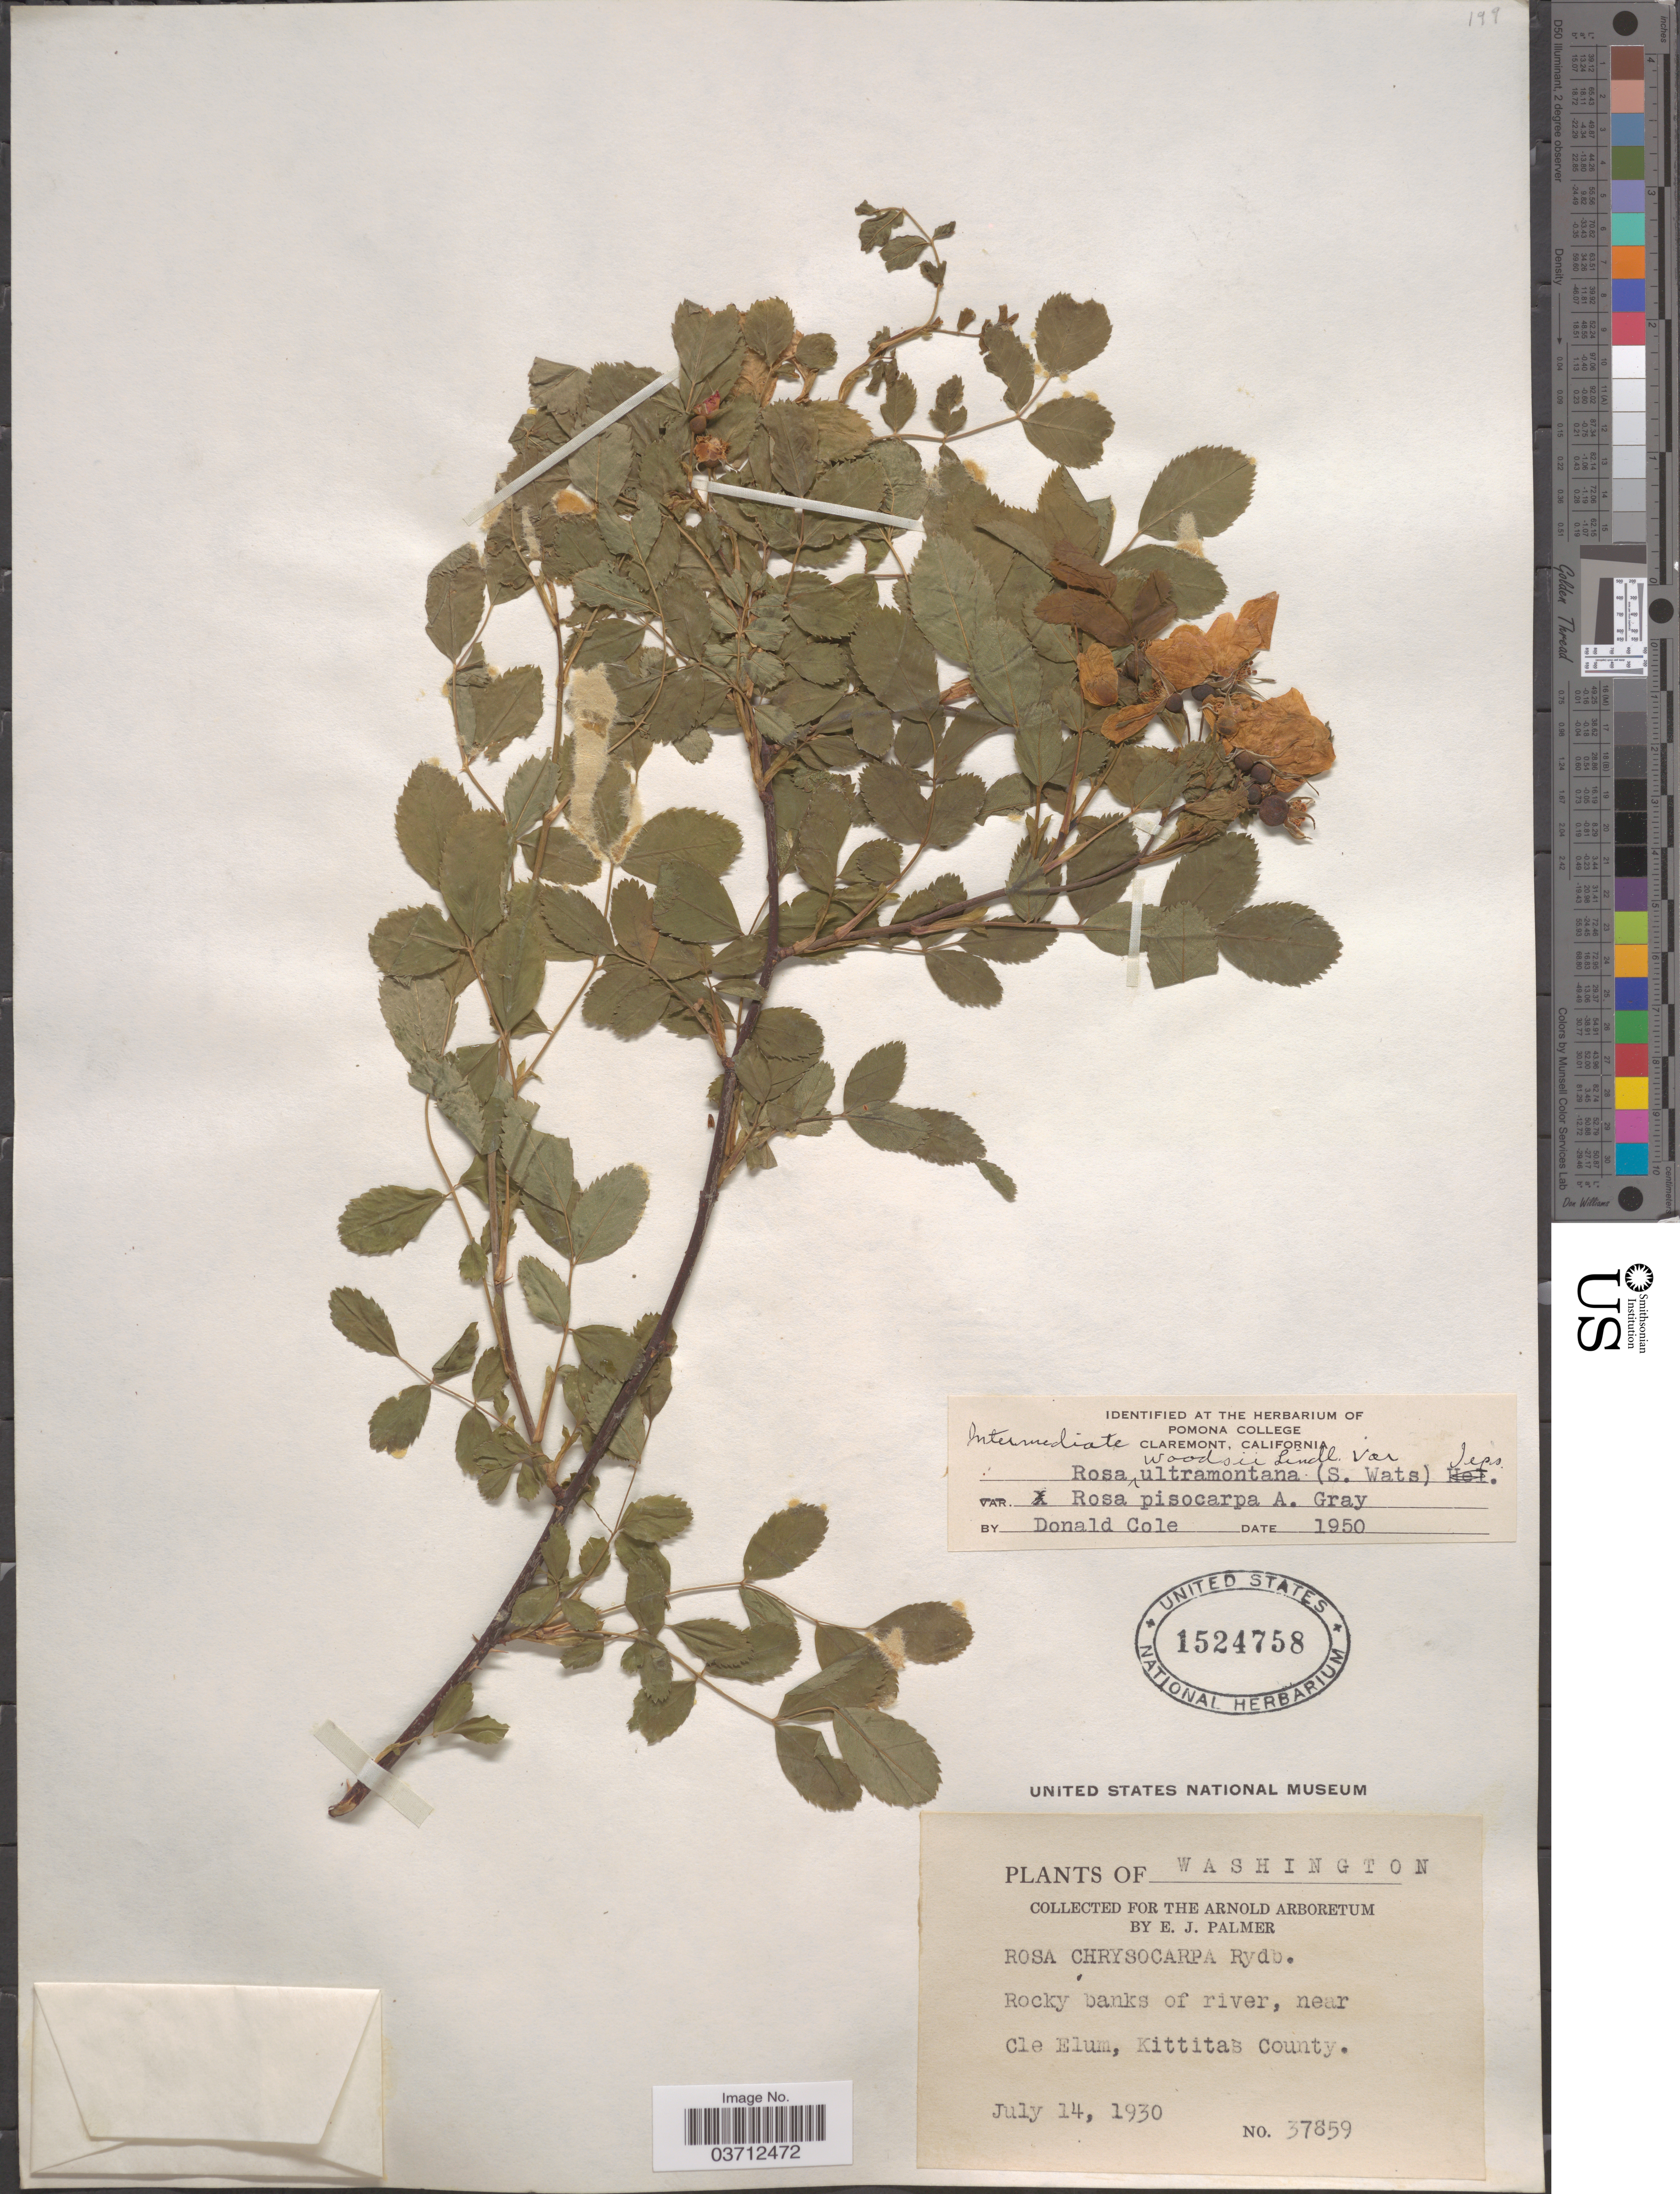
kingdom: Plantae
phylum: Tracheophyta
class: Magnoliopsida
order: Rosales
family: Rosaceae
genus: Rosa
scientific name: Rosa woodsii var. ultramontana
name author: Lindl.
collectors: E. J. Palmer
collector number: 37859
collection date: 1930-07-14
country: United States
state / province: Washington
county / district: Kittitas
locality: Rocky banks of river, near Cle Elum, Kittitas County.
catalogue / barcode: US 1524758